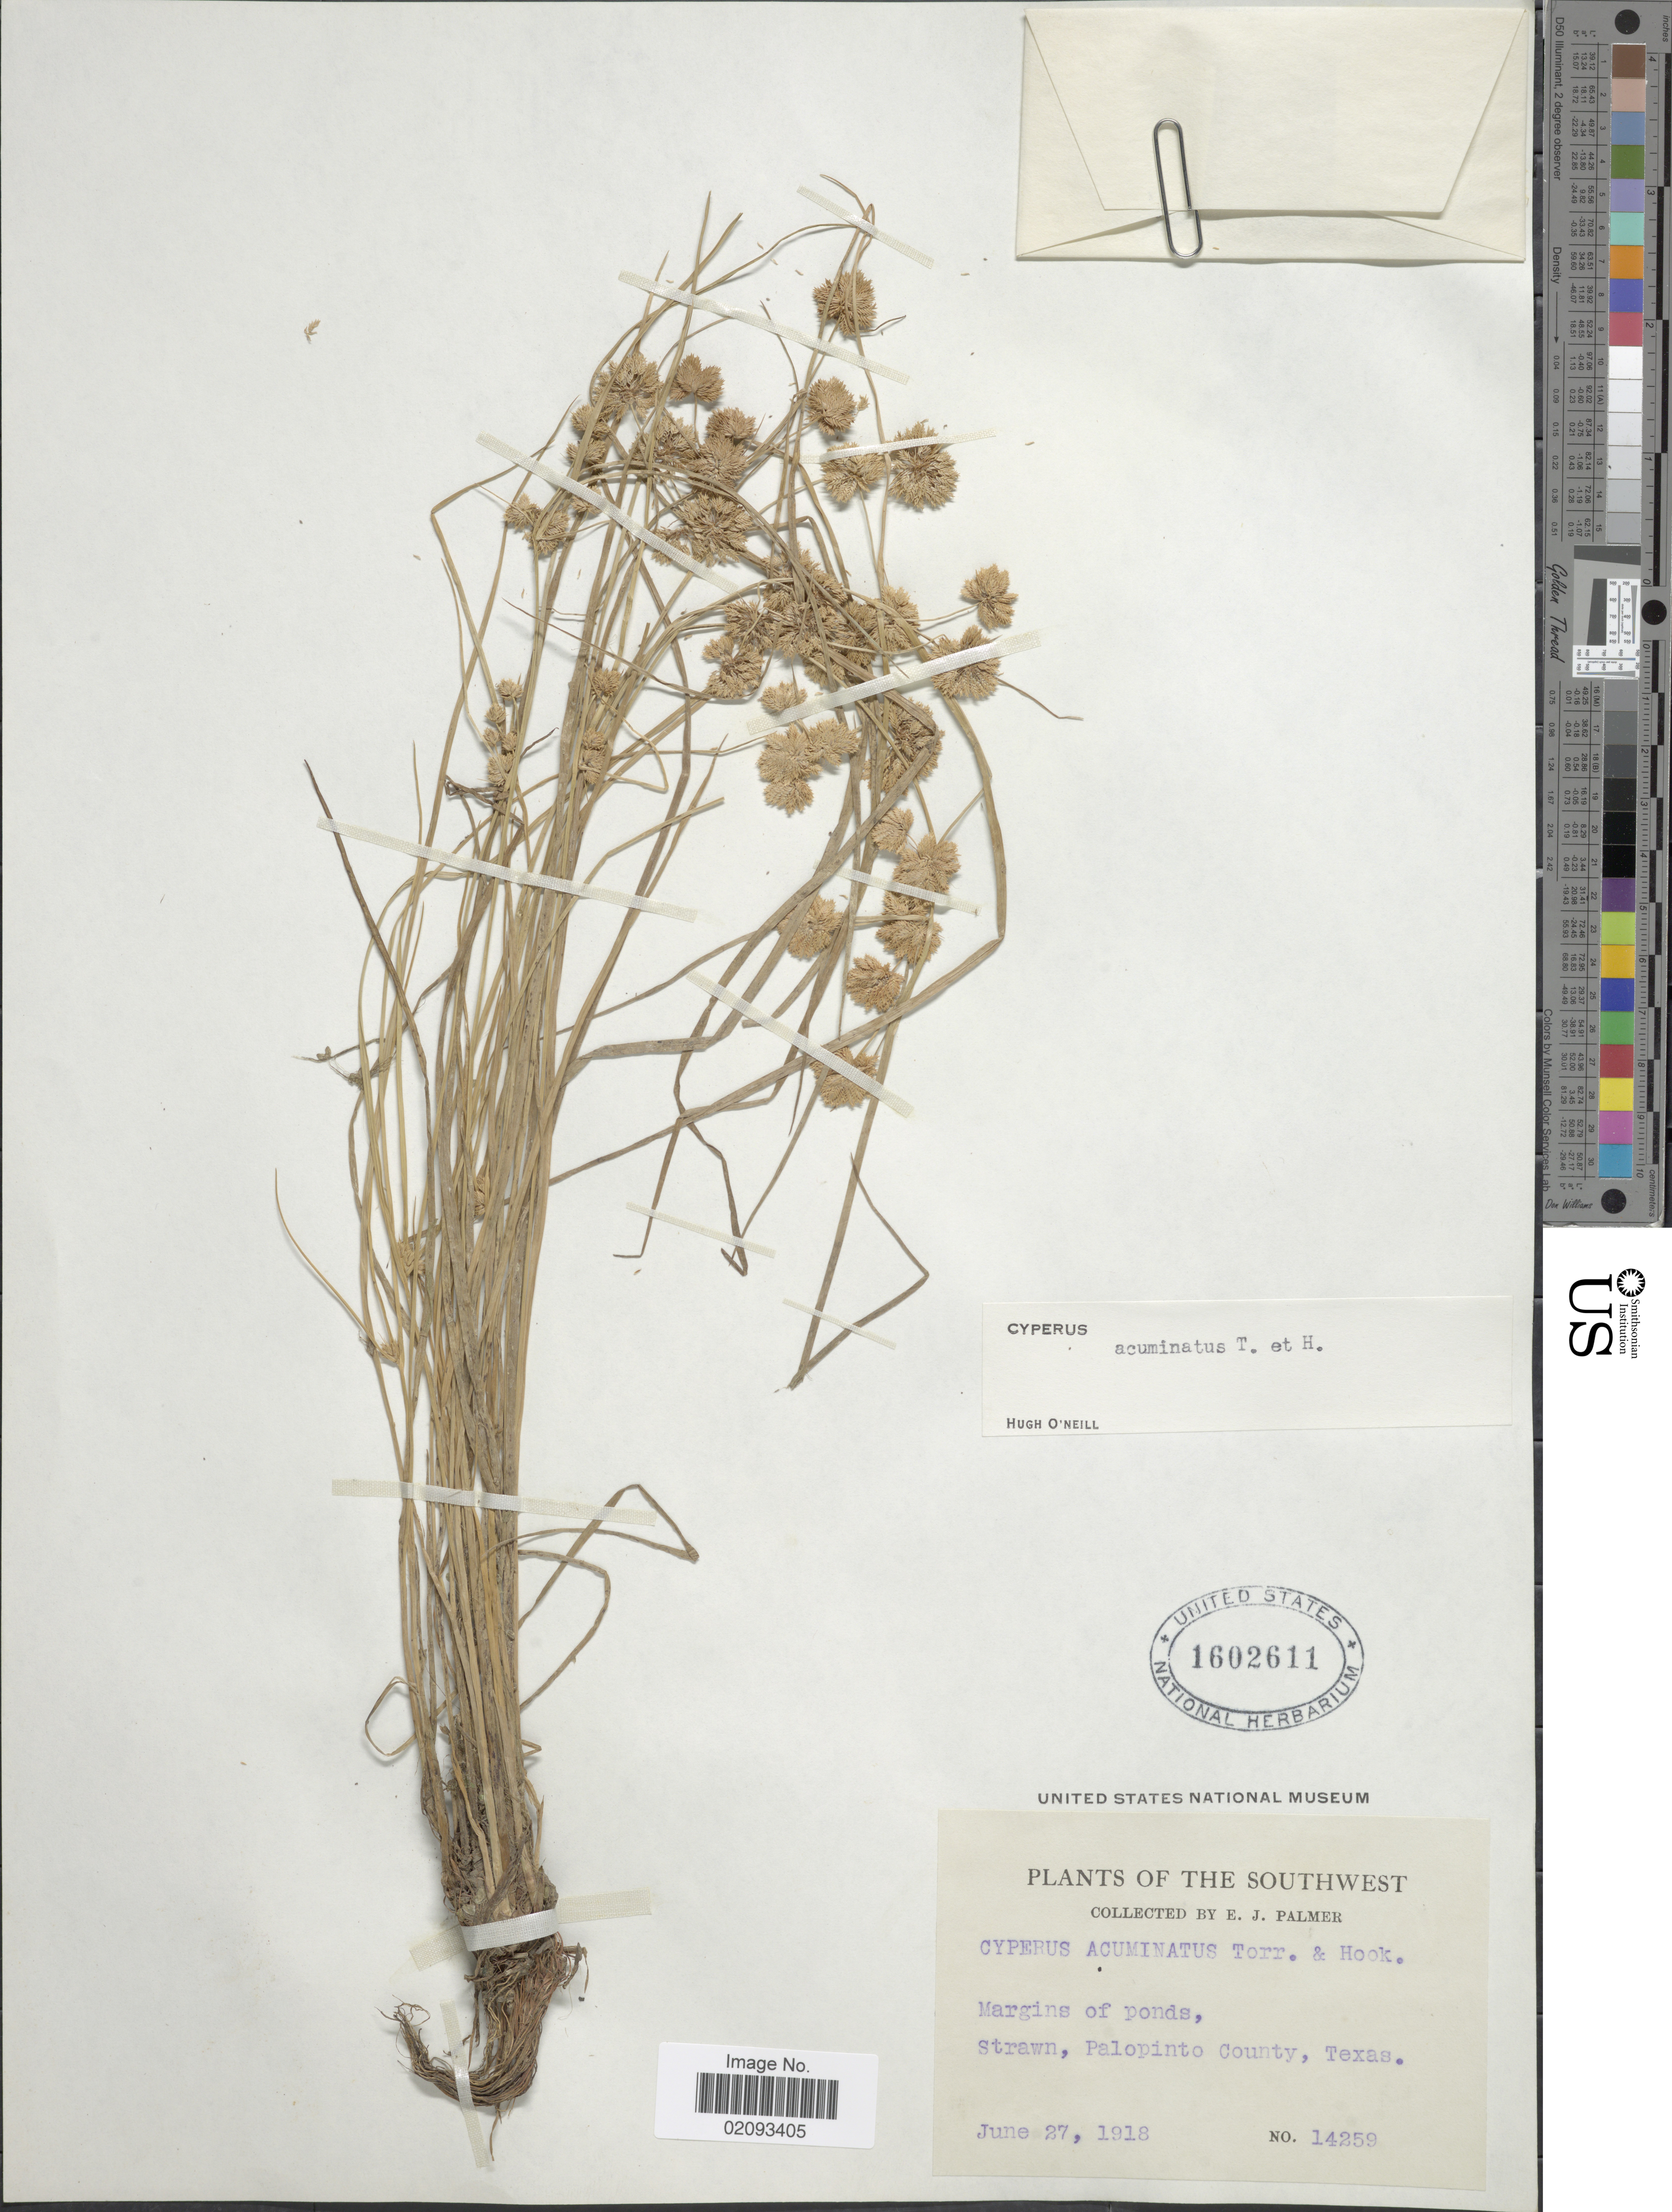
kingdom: Plantae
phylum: Tracheophyta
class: Liliopsida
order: Poales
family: Cyperaceae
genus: Cyperus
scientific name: Cyperus acuminatus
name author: Torr. & Hook.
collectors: E. J. Palmer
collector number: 14259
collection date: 1918-06-27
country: United States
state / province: Texas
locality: The Southwest, Strawn, Palopinto County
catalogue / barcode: US 1602611